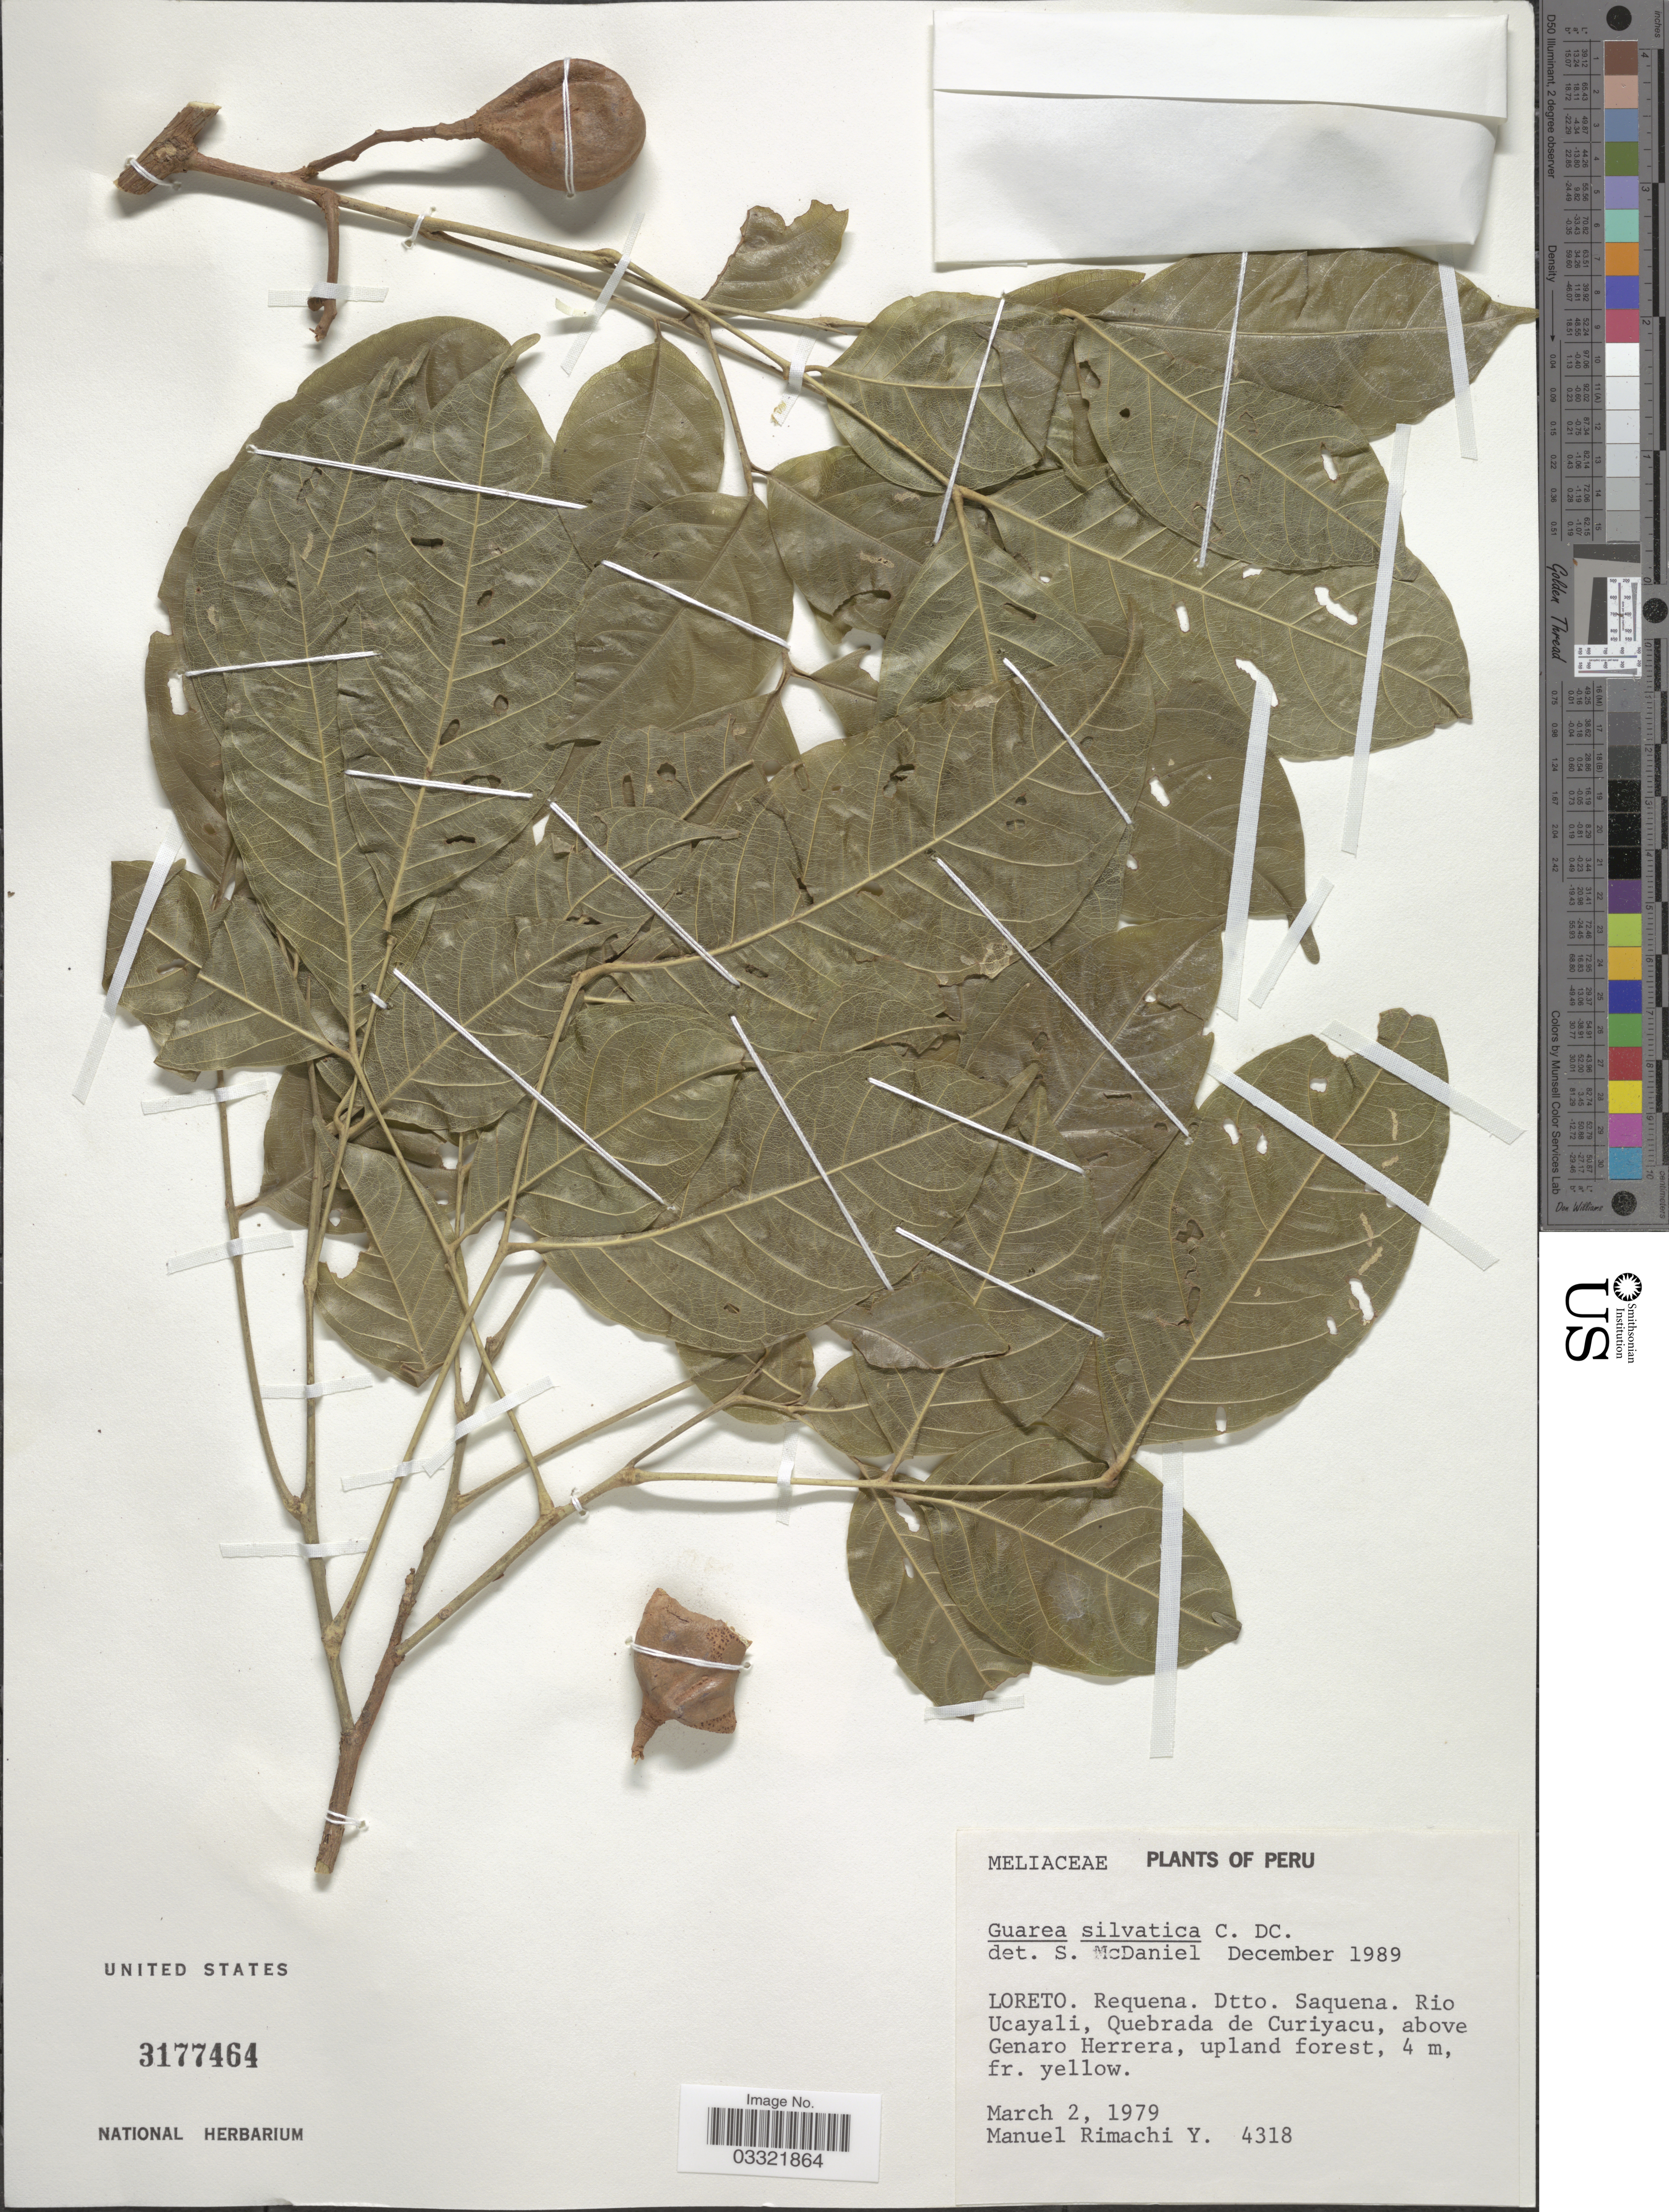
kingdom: Plantae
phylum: Tracheophyta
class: Magnoliopsida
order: Sapindales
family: Meliaceae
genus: Guarea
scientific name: Guarea silvatica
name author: C. DC.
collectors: M. Rimachi Y.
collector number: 4318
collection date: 1979-03-02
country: Peru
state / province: Loreto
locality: Requena. Dtto. Saquena. Rio Ucayali, Quebrada de Curiyacu, above Genaro Herrera.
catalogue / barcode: US 3177464